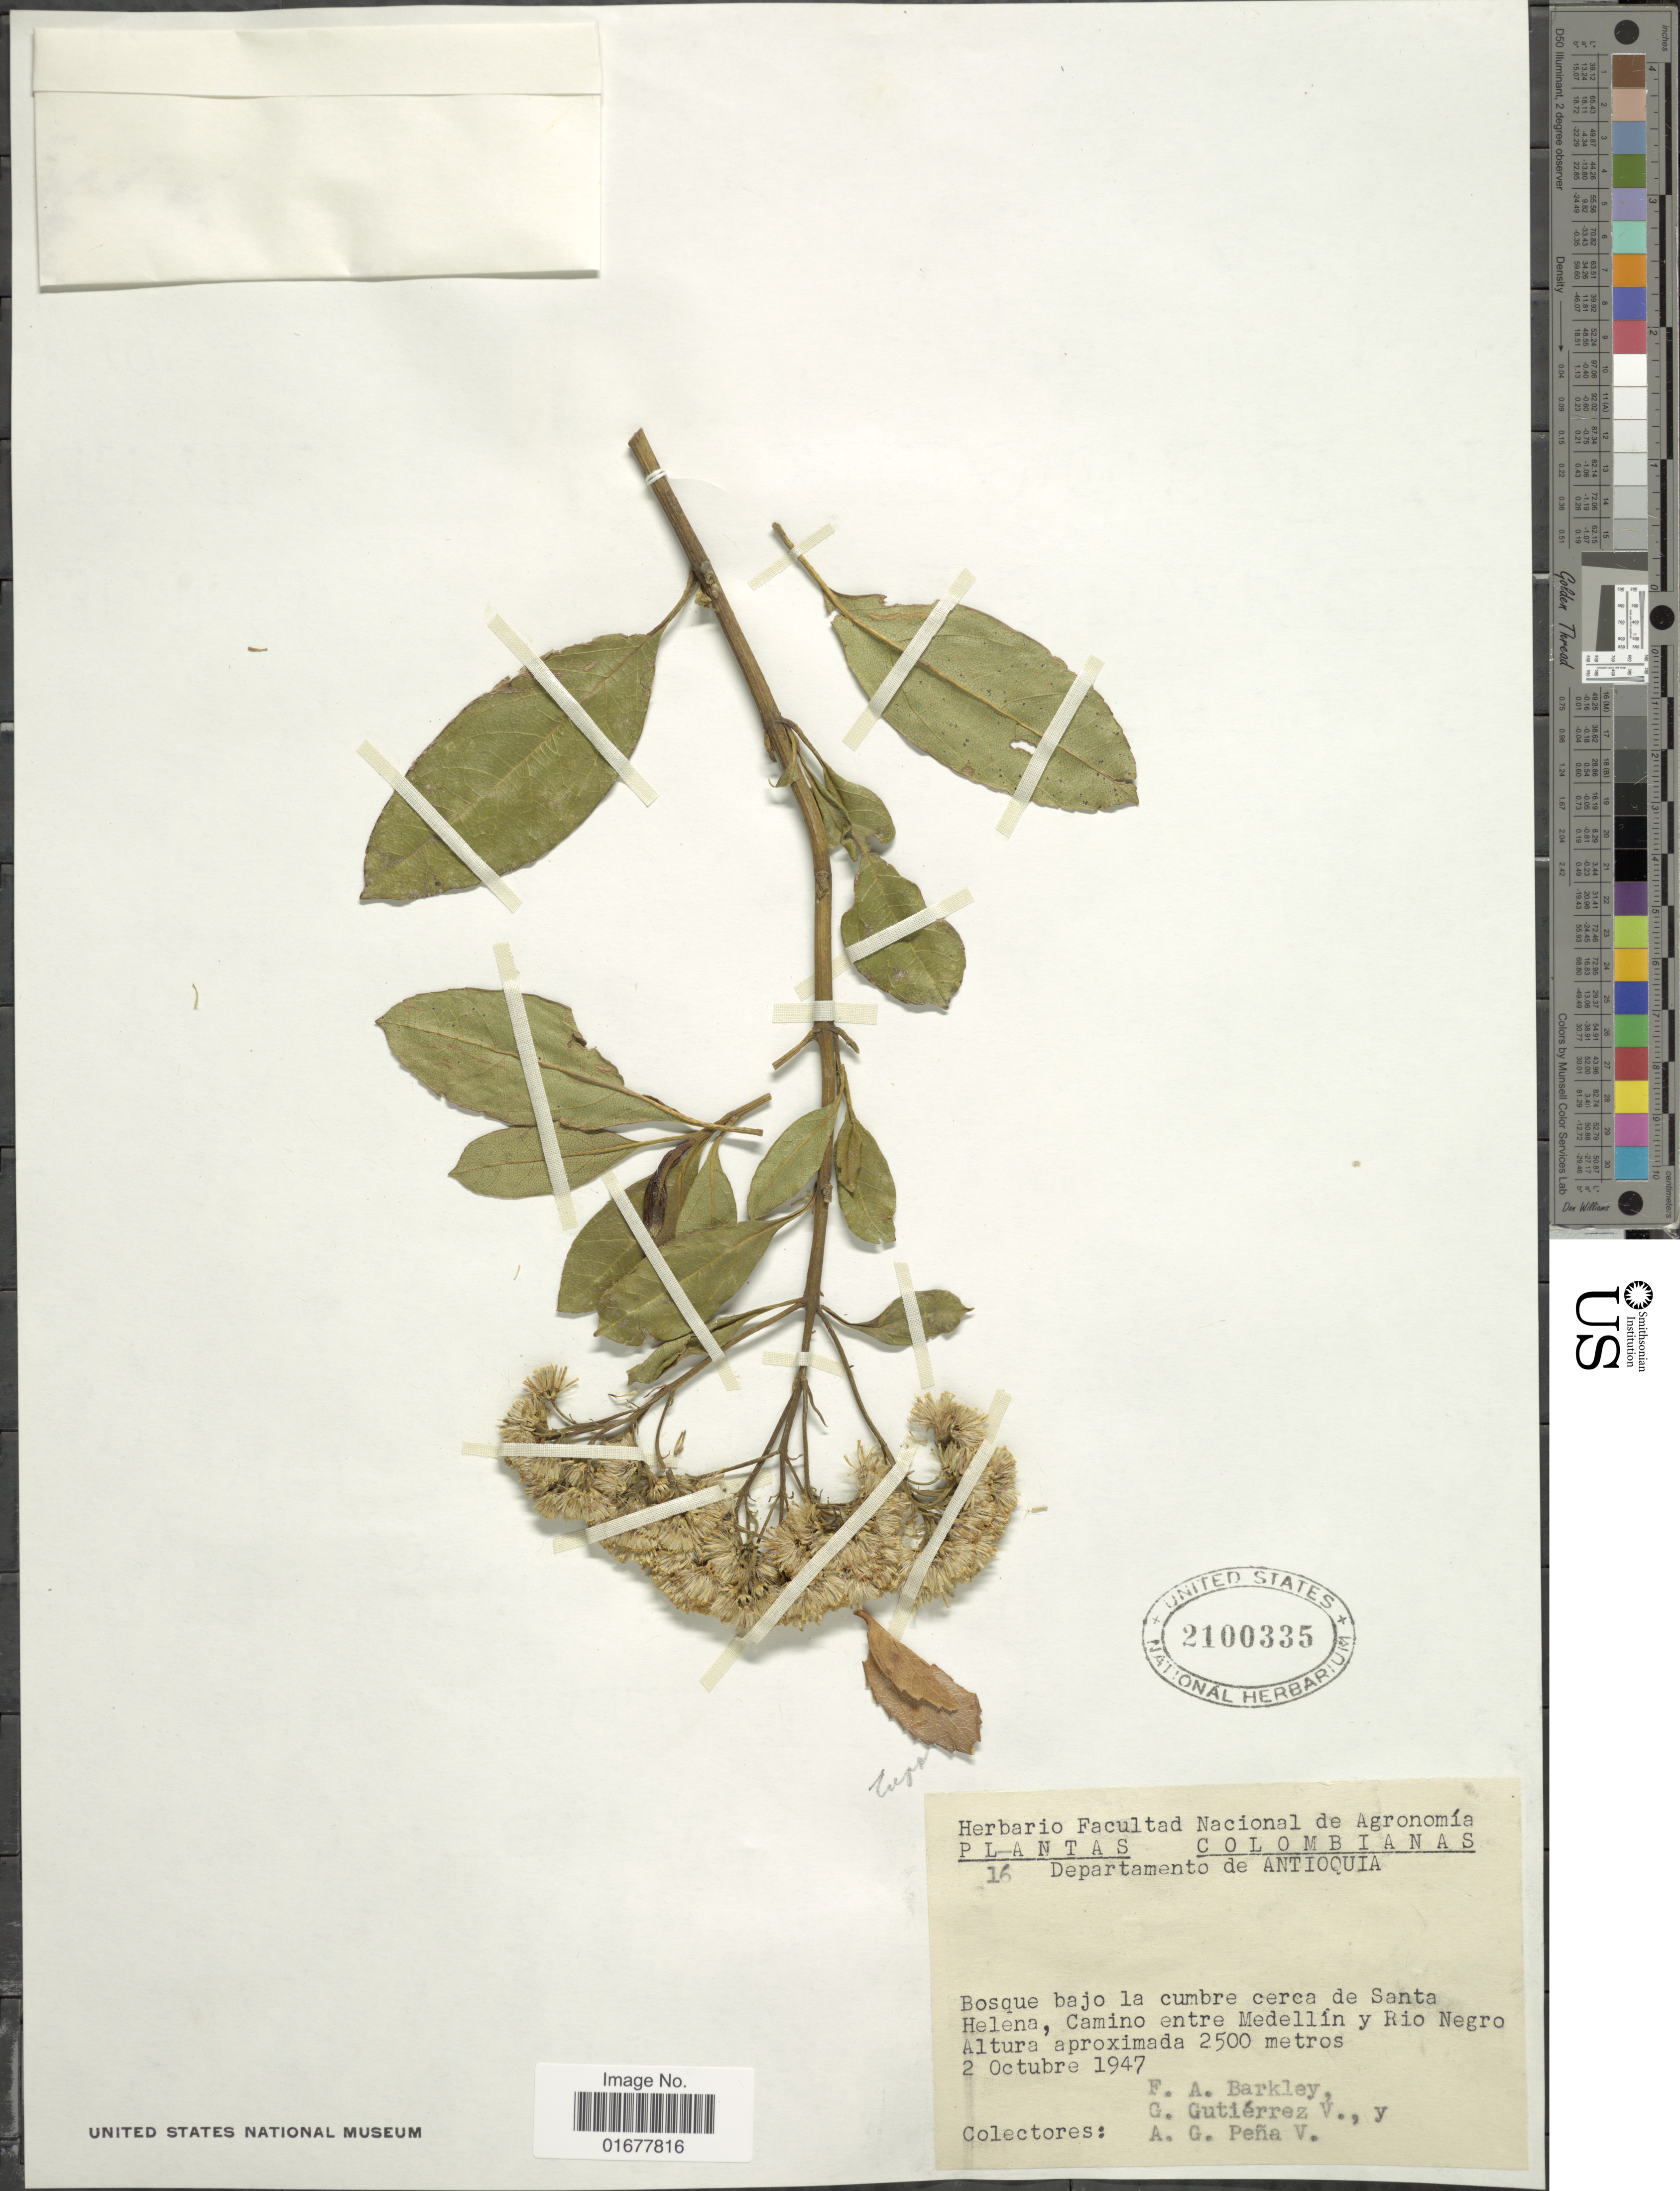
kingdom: Plantae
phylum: Tracheophyta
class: Magnoliopsida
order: Asterales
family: Asteraceae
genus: Ageratina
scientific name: Ageratina sp.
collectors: F. A. Barkley, G. Gutiérrez V. & A. G. Pena V.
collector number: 16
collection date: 1947-10-02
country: Colombia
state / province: Antioquia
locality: Bosque bajo la cumbre cerca de Santa Helena, Camino entre Medellin y Rio Negro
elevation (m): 2500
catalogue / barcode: US 2100335